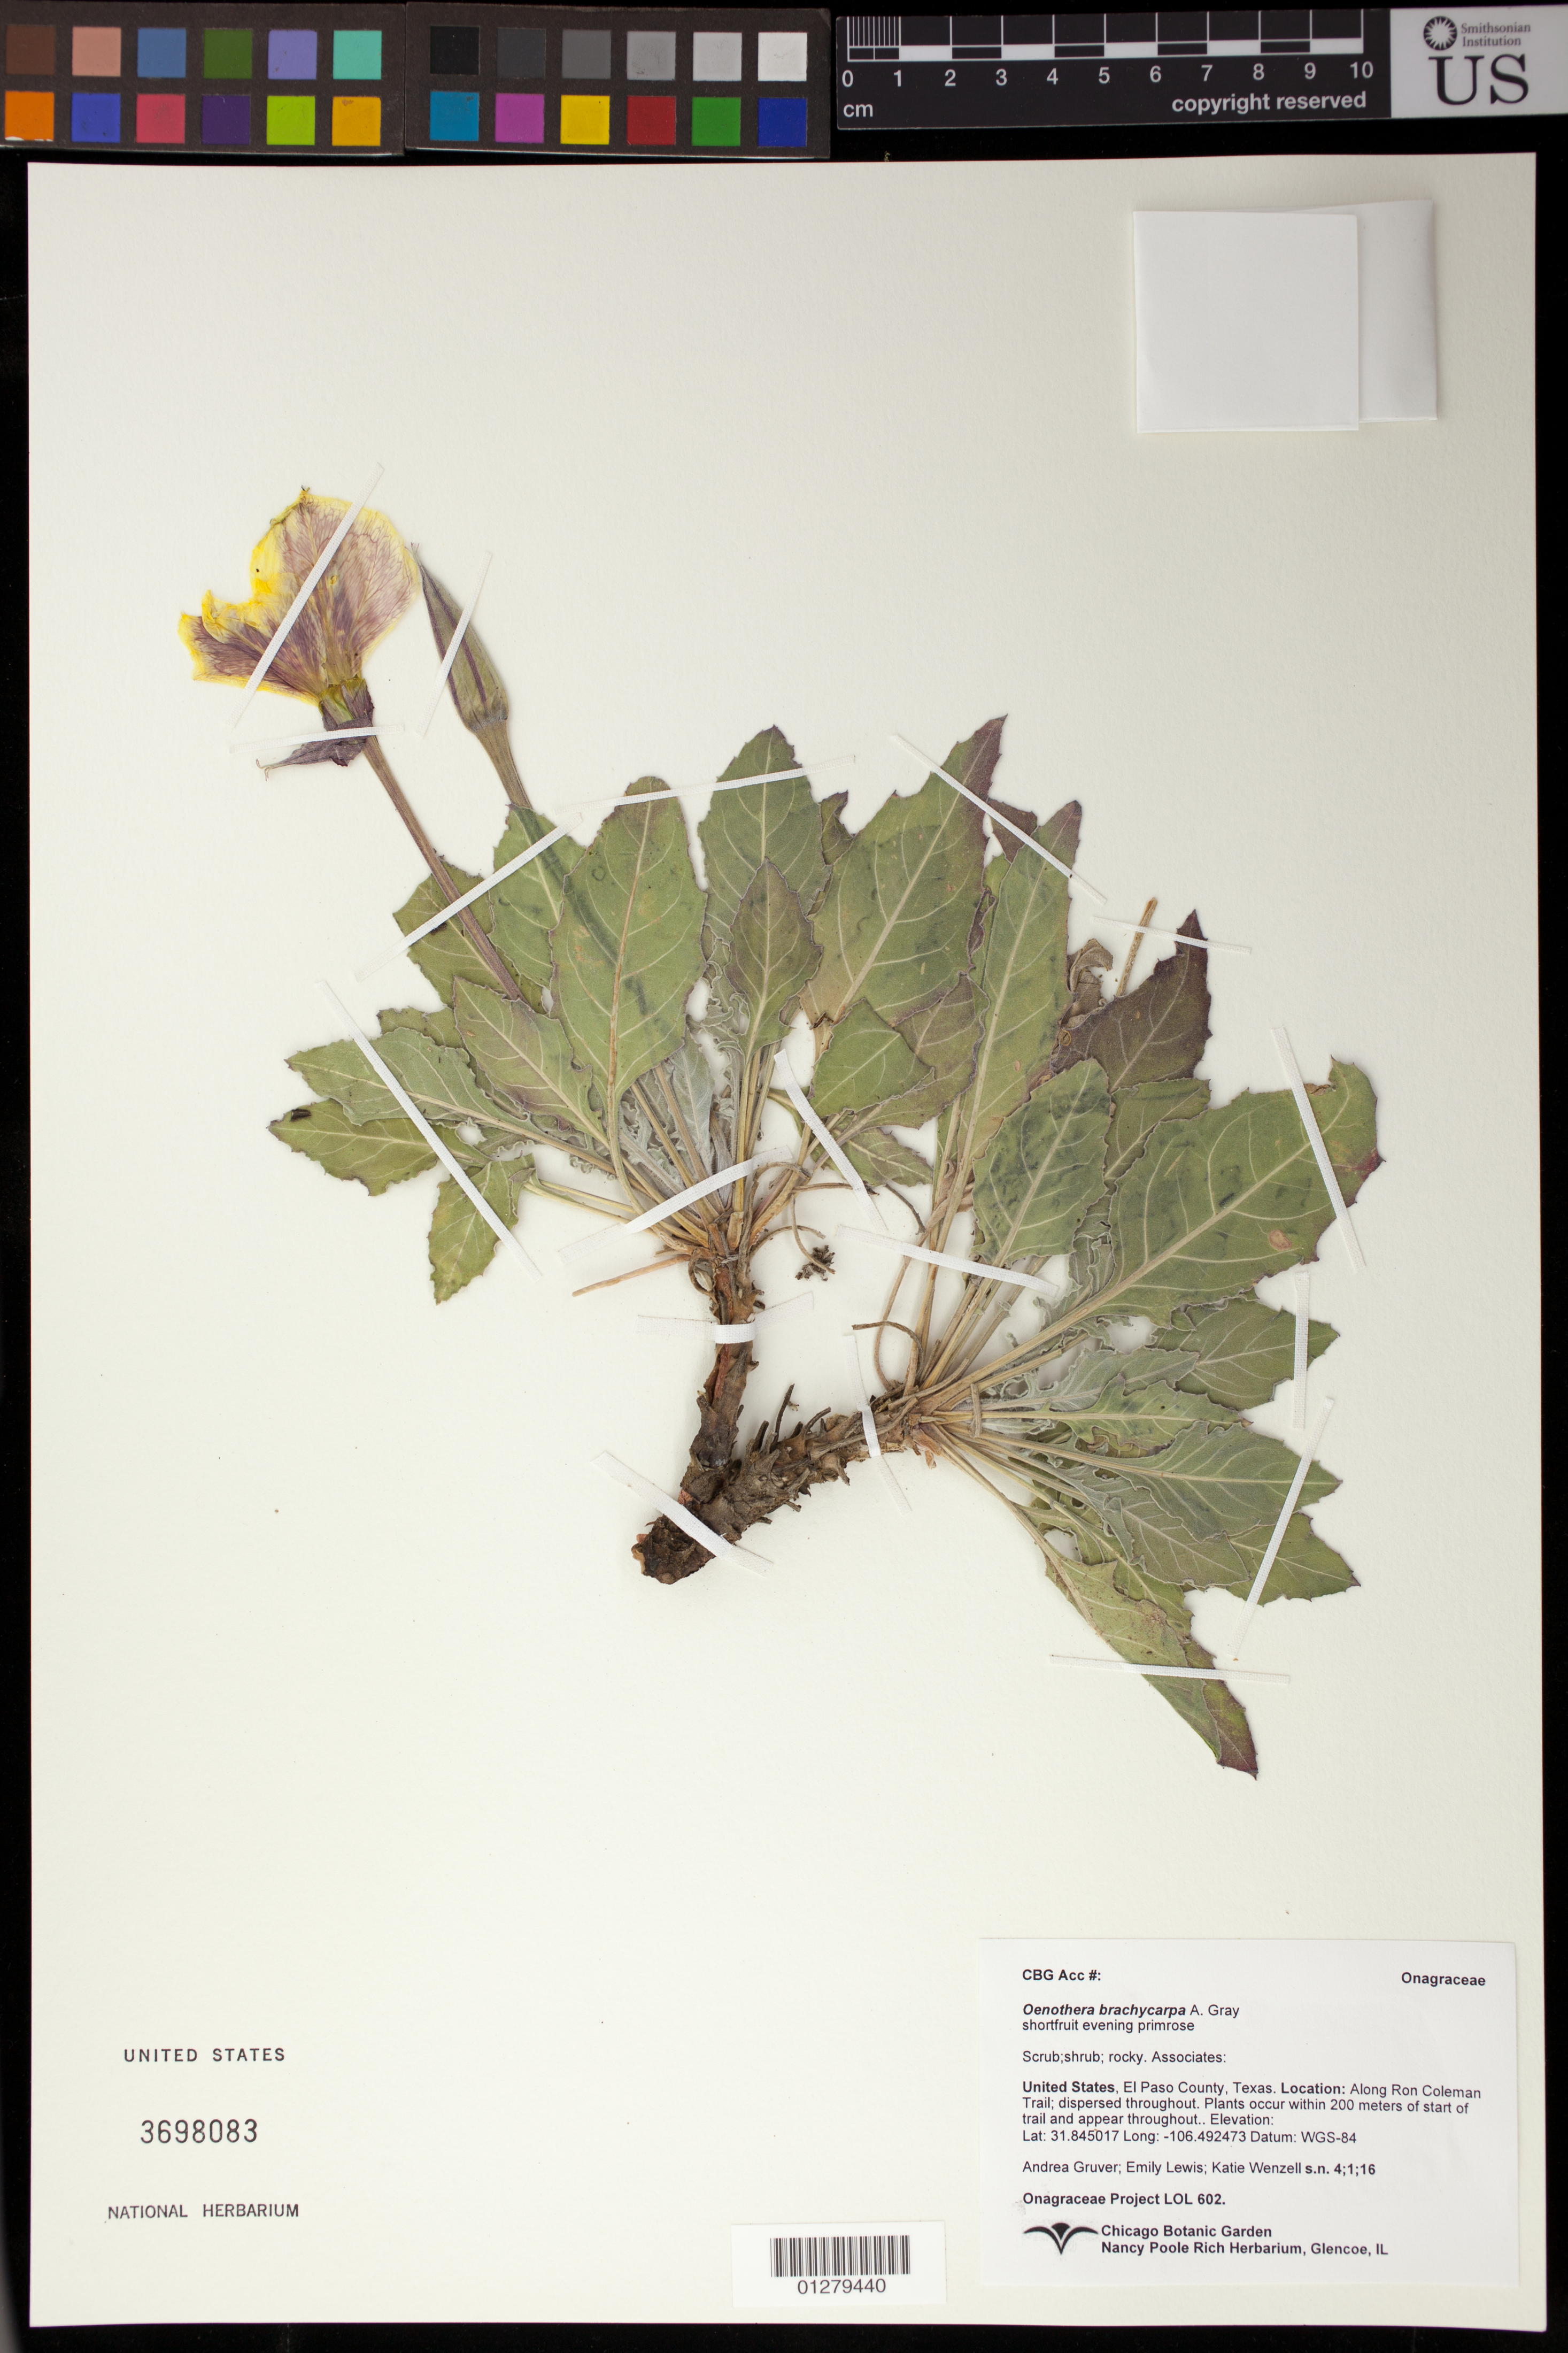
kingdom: Plantae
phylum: Tracheophyta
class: Magnoliopsida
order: Myrtales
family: Onagraceae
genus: Oenothera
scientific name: Oenothera brachycarpa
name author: A. Gray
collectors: A. Gruver, E. Lewis & K. Wenzell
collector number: LOL 602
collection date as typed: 4/1/16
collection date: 2016-04-01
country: United States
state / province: Texas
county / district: El Paso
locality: Franklin Mountains State Park, along Ron Coleman Trail, dispersed throughout, plants occur within 200 meters of start of trail and appear throughout.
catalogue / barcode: US 3698083